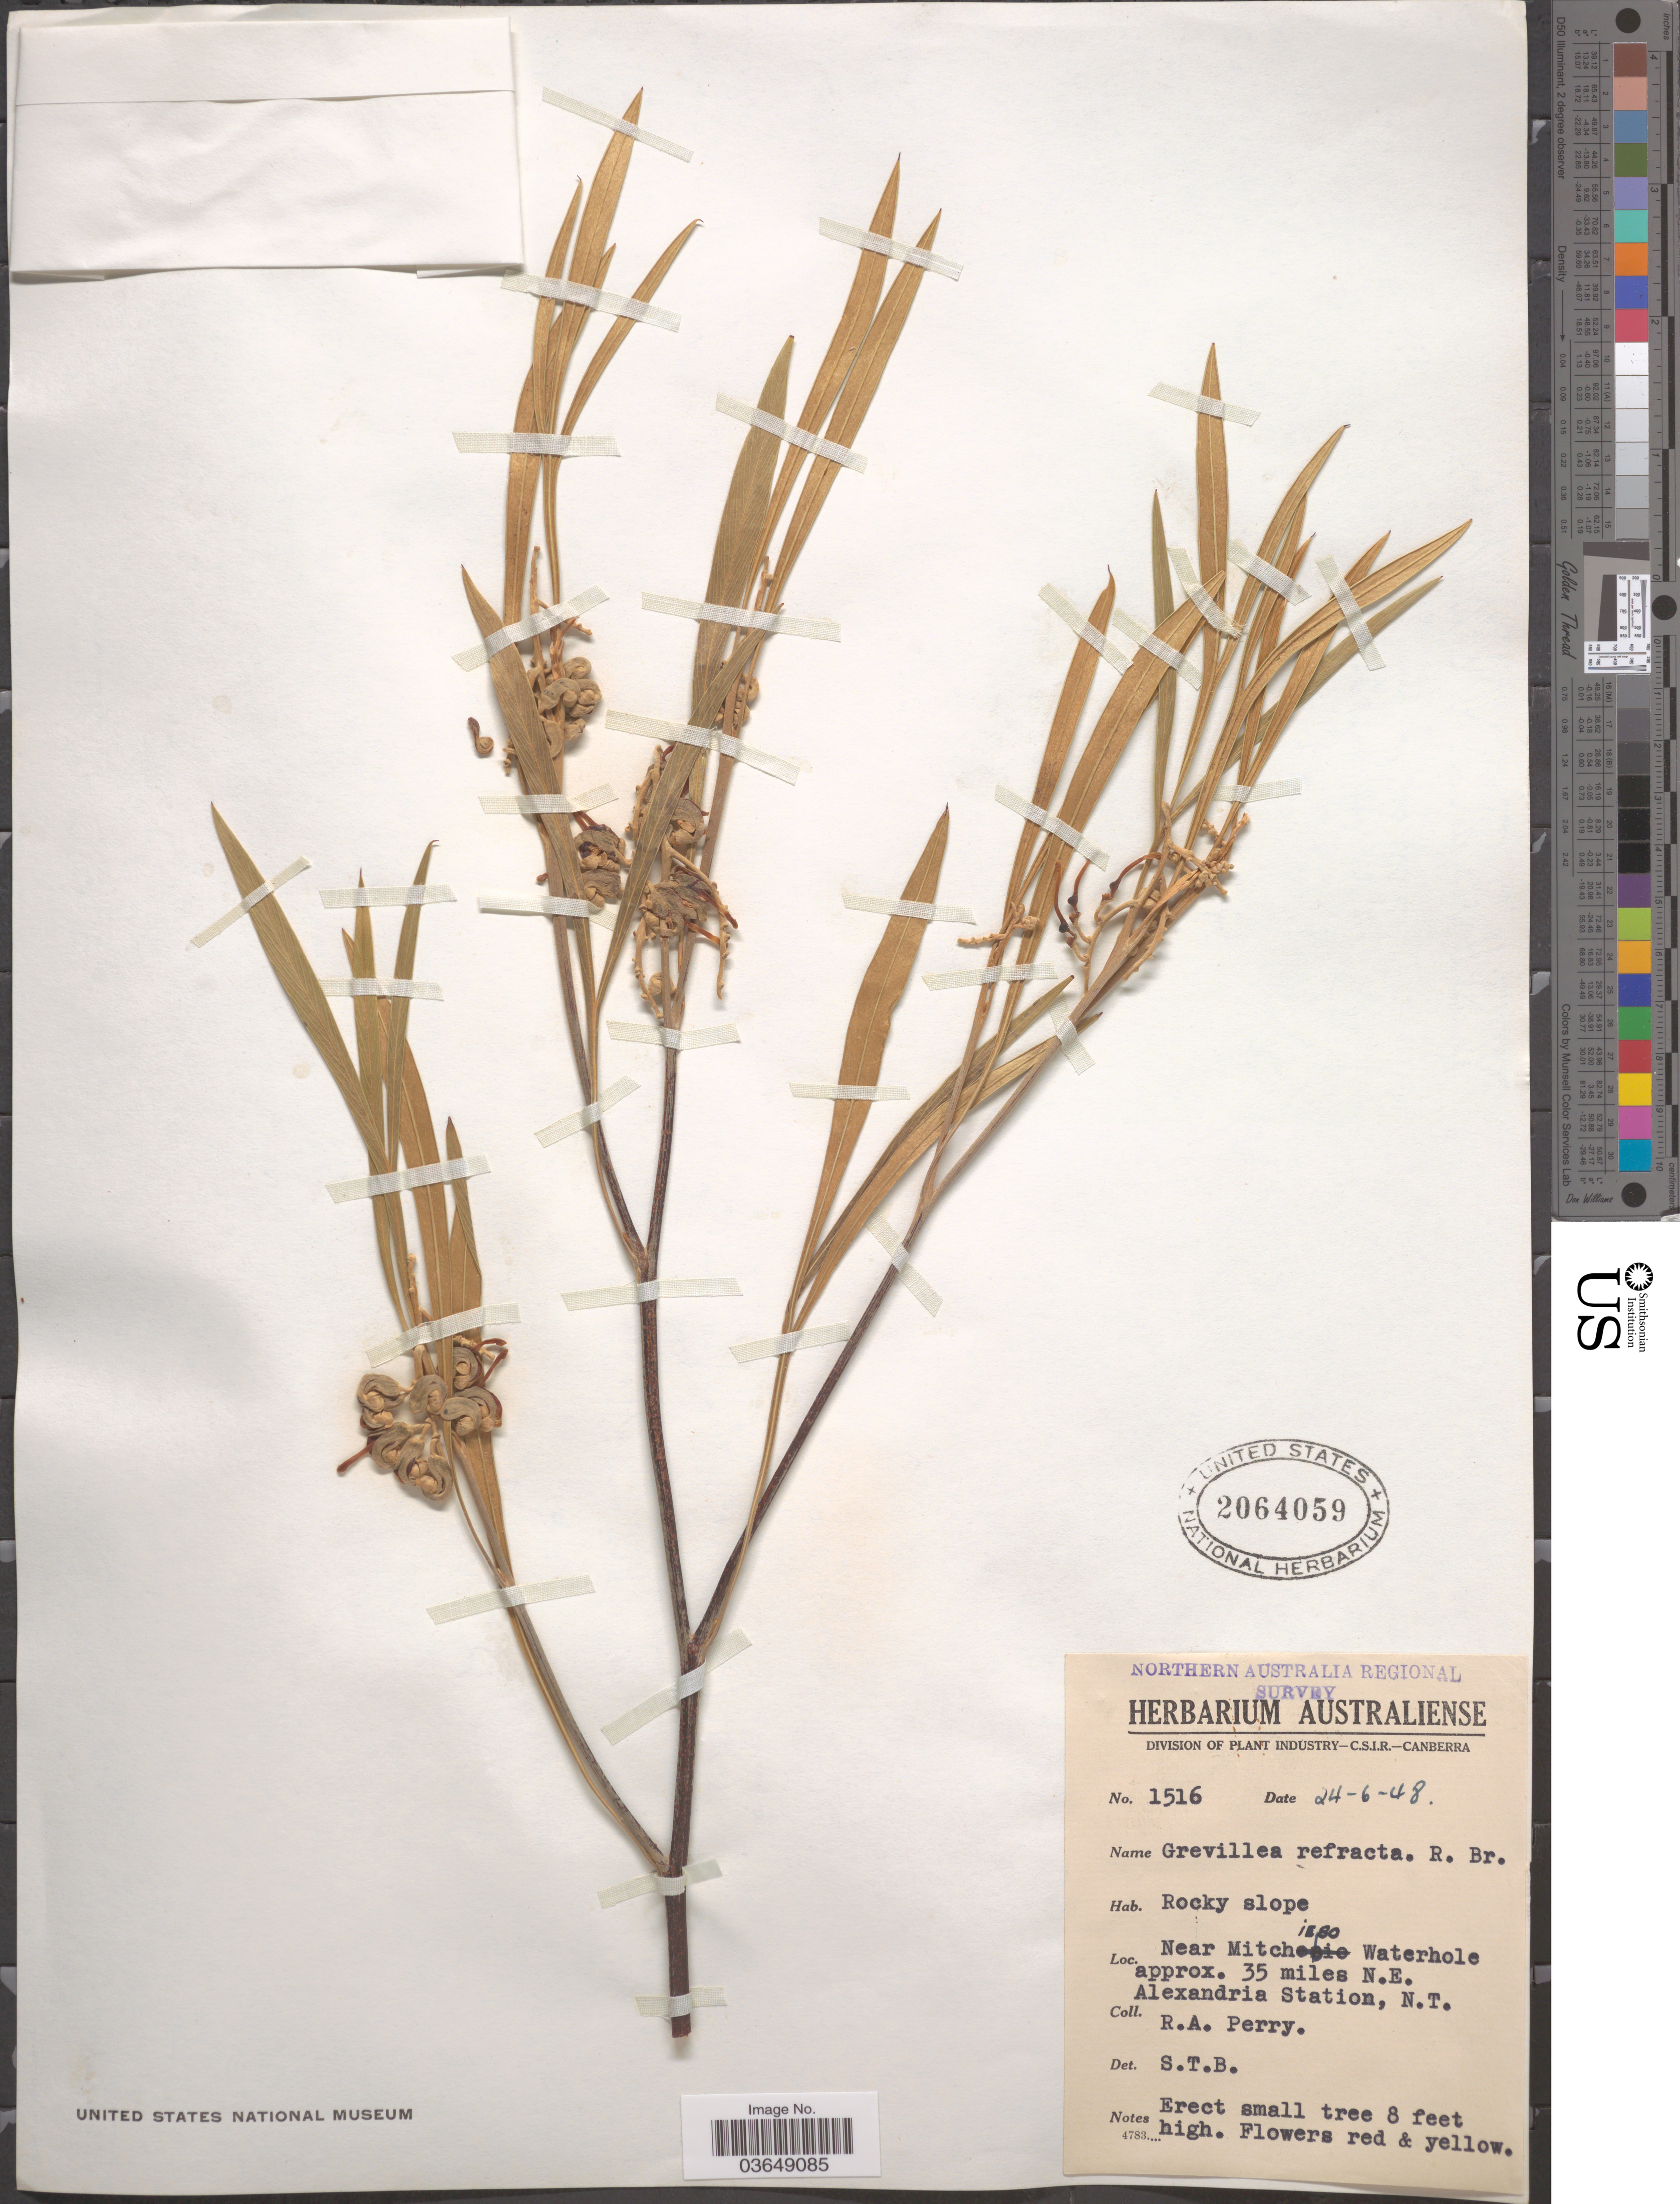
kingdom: Plantae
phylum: Tracheophyta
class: Magnoliopsida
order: Proteales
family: Proteaceae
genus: Grevillea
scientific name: Grevillea refracta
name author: R. Br.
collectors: Perry, R. A.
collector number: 1516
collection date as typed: Transcribed d/m/y: 24/6/48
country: Australia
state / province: Northern Territory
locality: Near Mitchieso Waterhole approx. 35 miles N.E. Alexandria Station, N.T.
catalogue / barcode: US 2064059